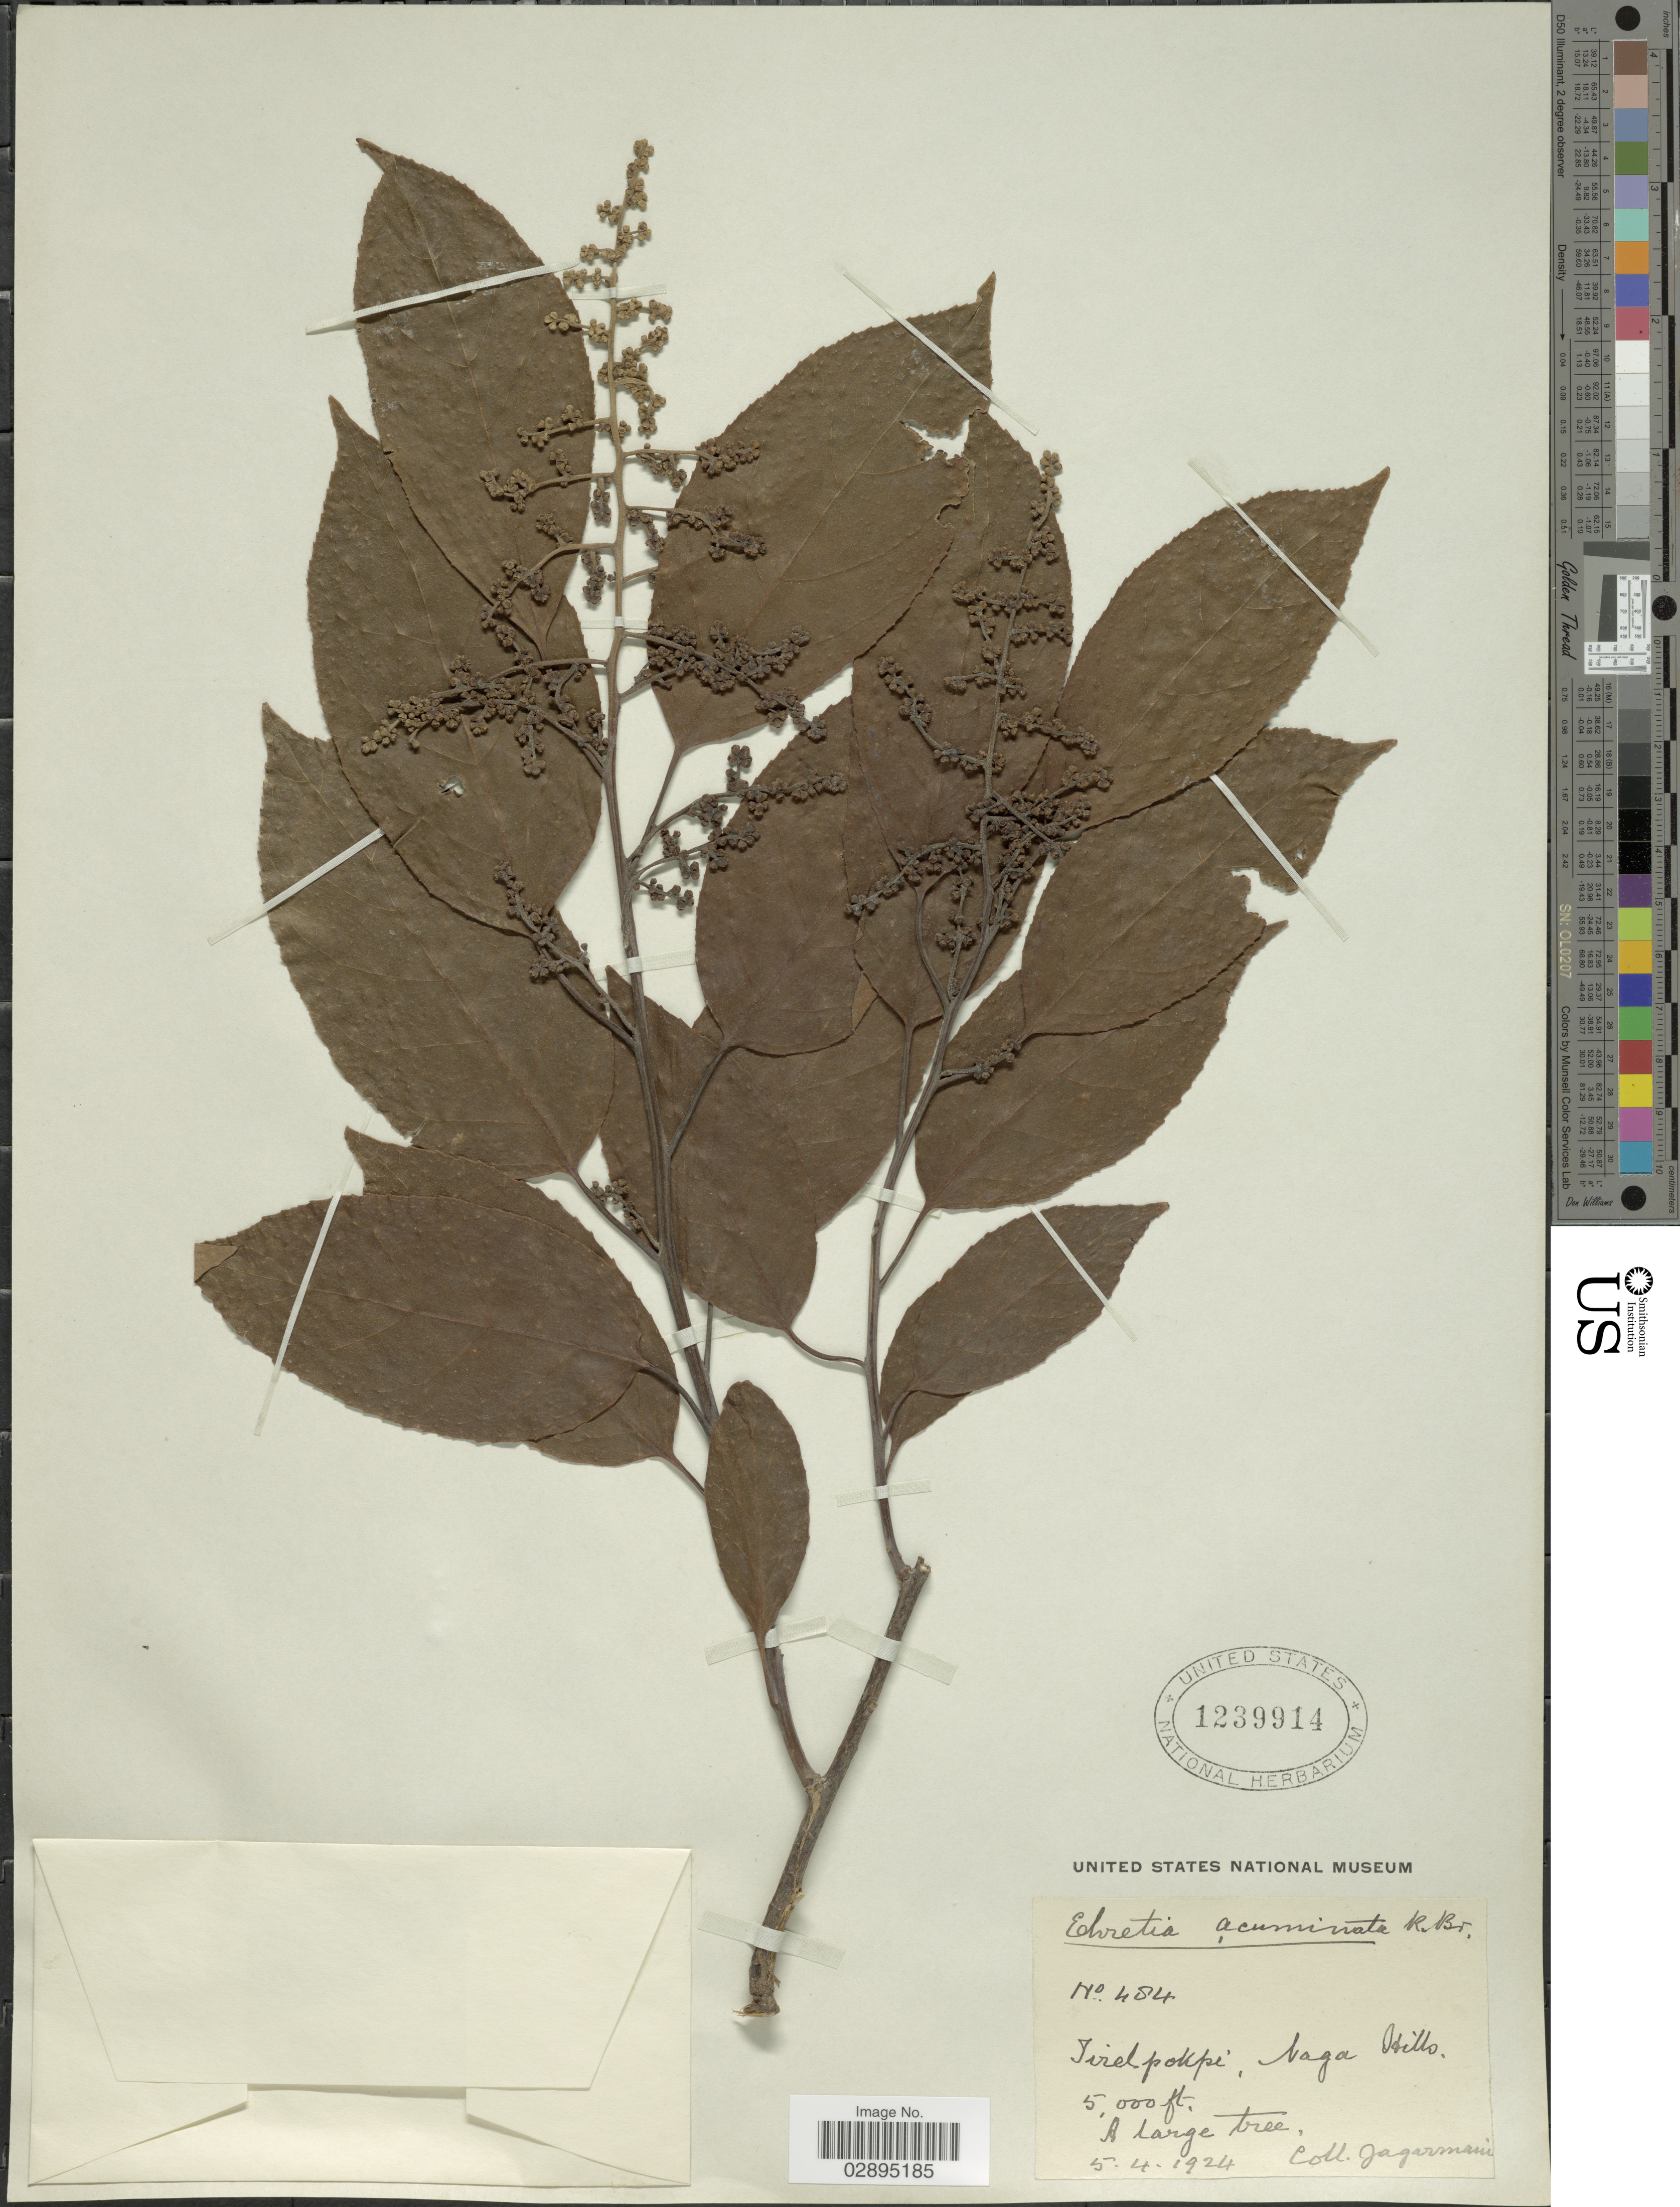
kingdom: Plantae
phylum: Tracheophyta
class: Magnoliopsida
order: Boraginales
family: Ehretiaceae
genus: Ehretia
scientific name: Ehretia acuminata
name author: R. Br.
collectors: -. Jagarmani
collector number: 484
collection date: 1924-04-05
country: India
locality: Tirelpokpi, Naga Hills.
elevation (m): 1524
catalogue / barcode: US 1239914